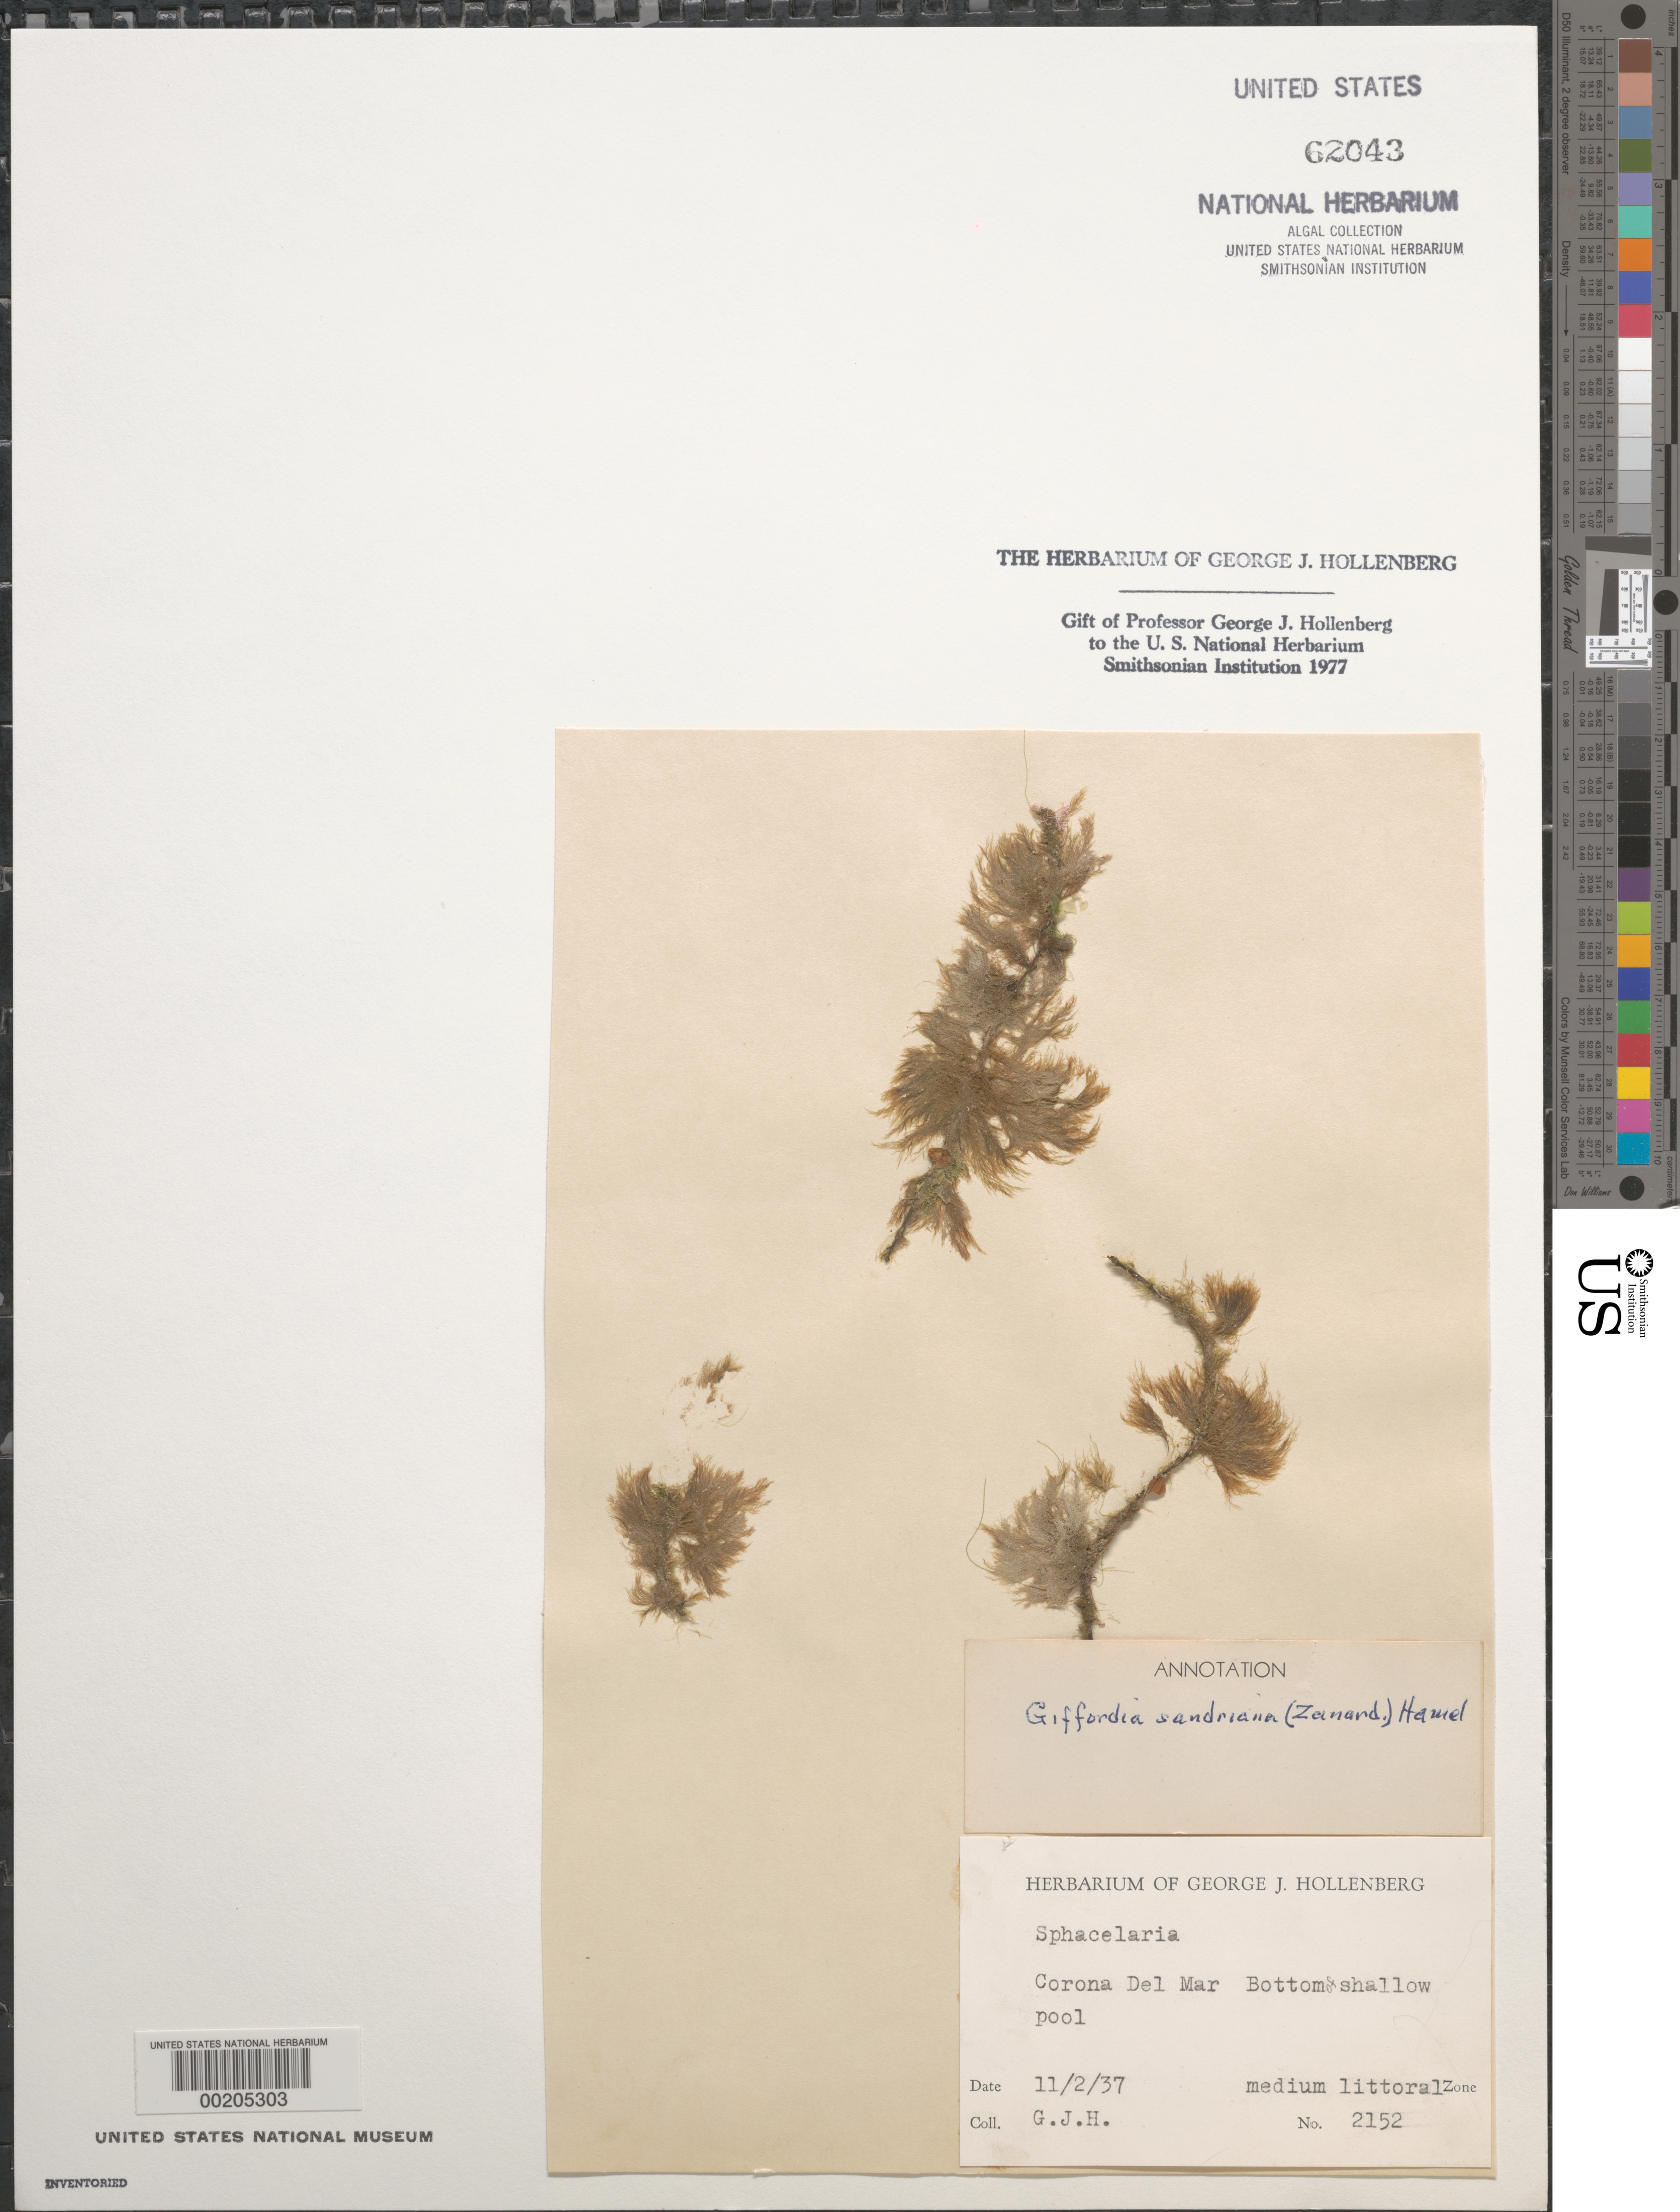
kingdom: Chromista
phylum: Ochrophyta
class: Phaeophyceae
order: Ectocarpales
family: Acinetosporaceae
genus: Hincksia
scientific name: Hincksia sandriana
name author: (Zanardini) P.C. Silva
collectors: G. Hollenberg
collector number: GJH 2152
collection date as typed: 02 Nov 1937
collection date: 1937-11-02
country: United States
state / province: California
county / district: Orange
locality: Corona del Mar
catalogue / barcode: US 62043